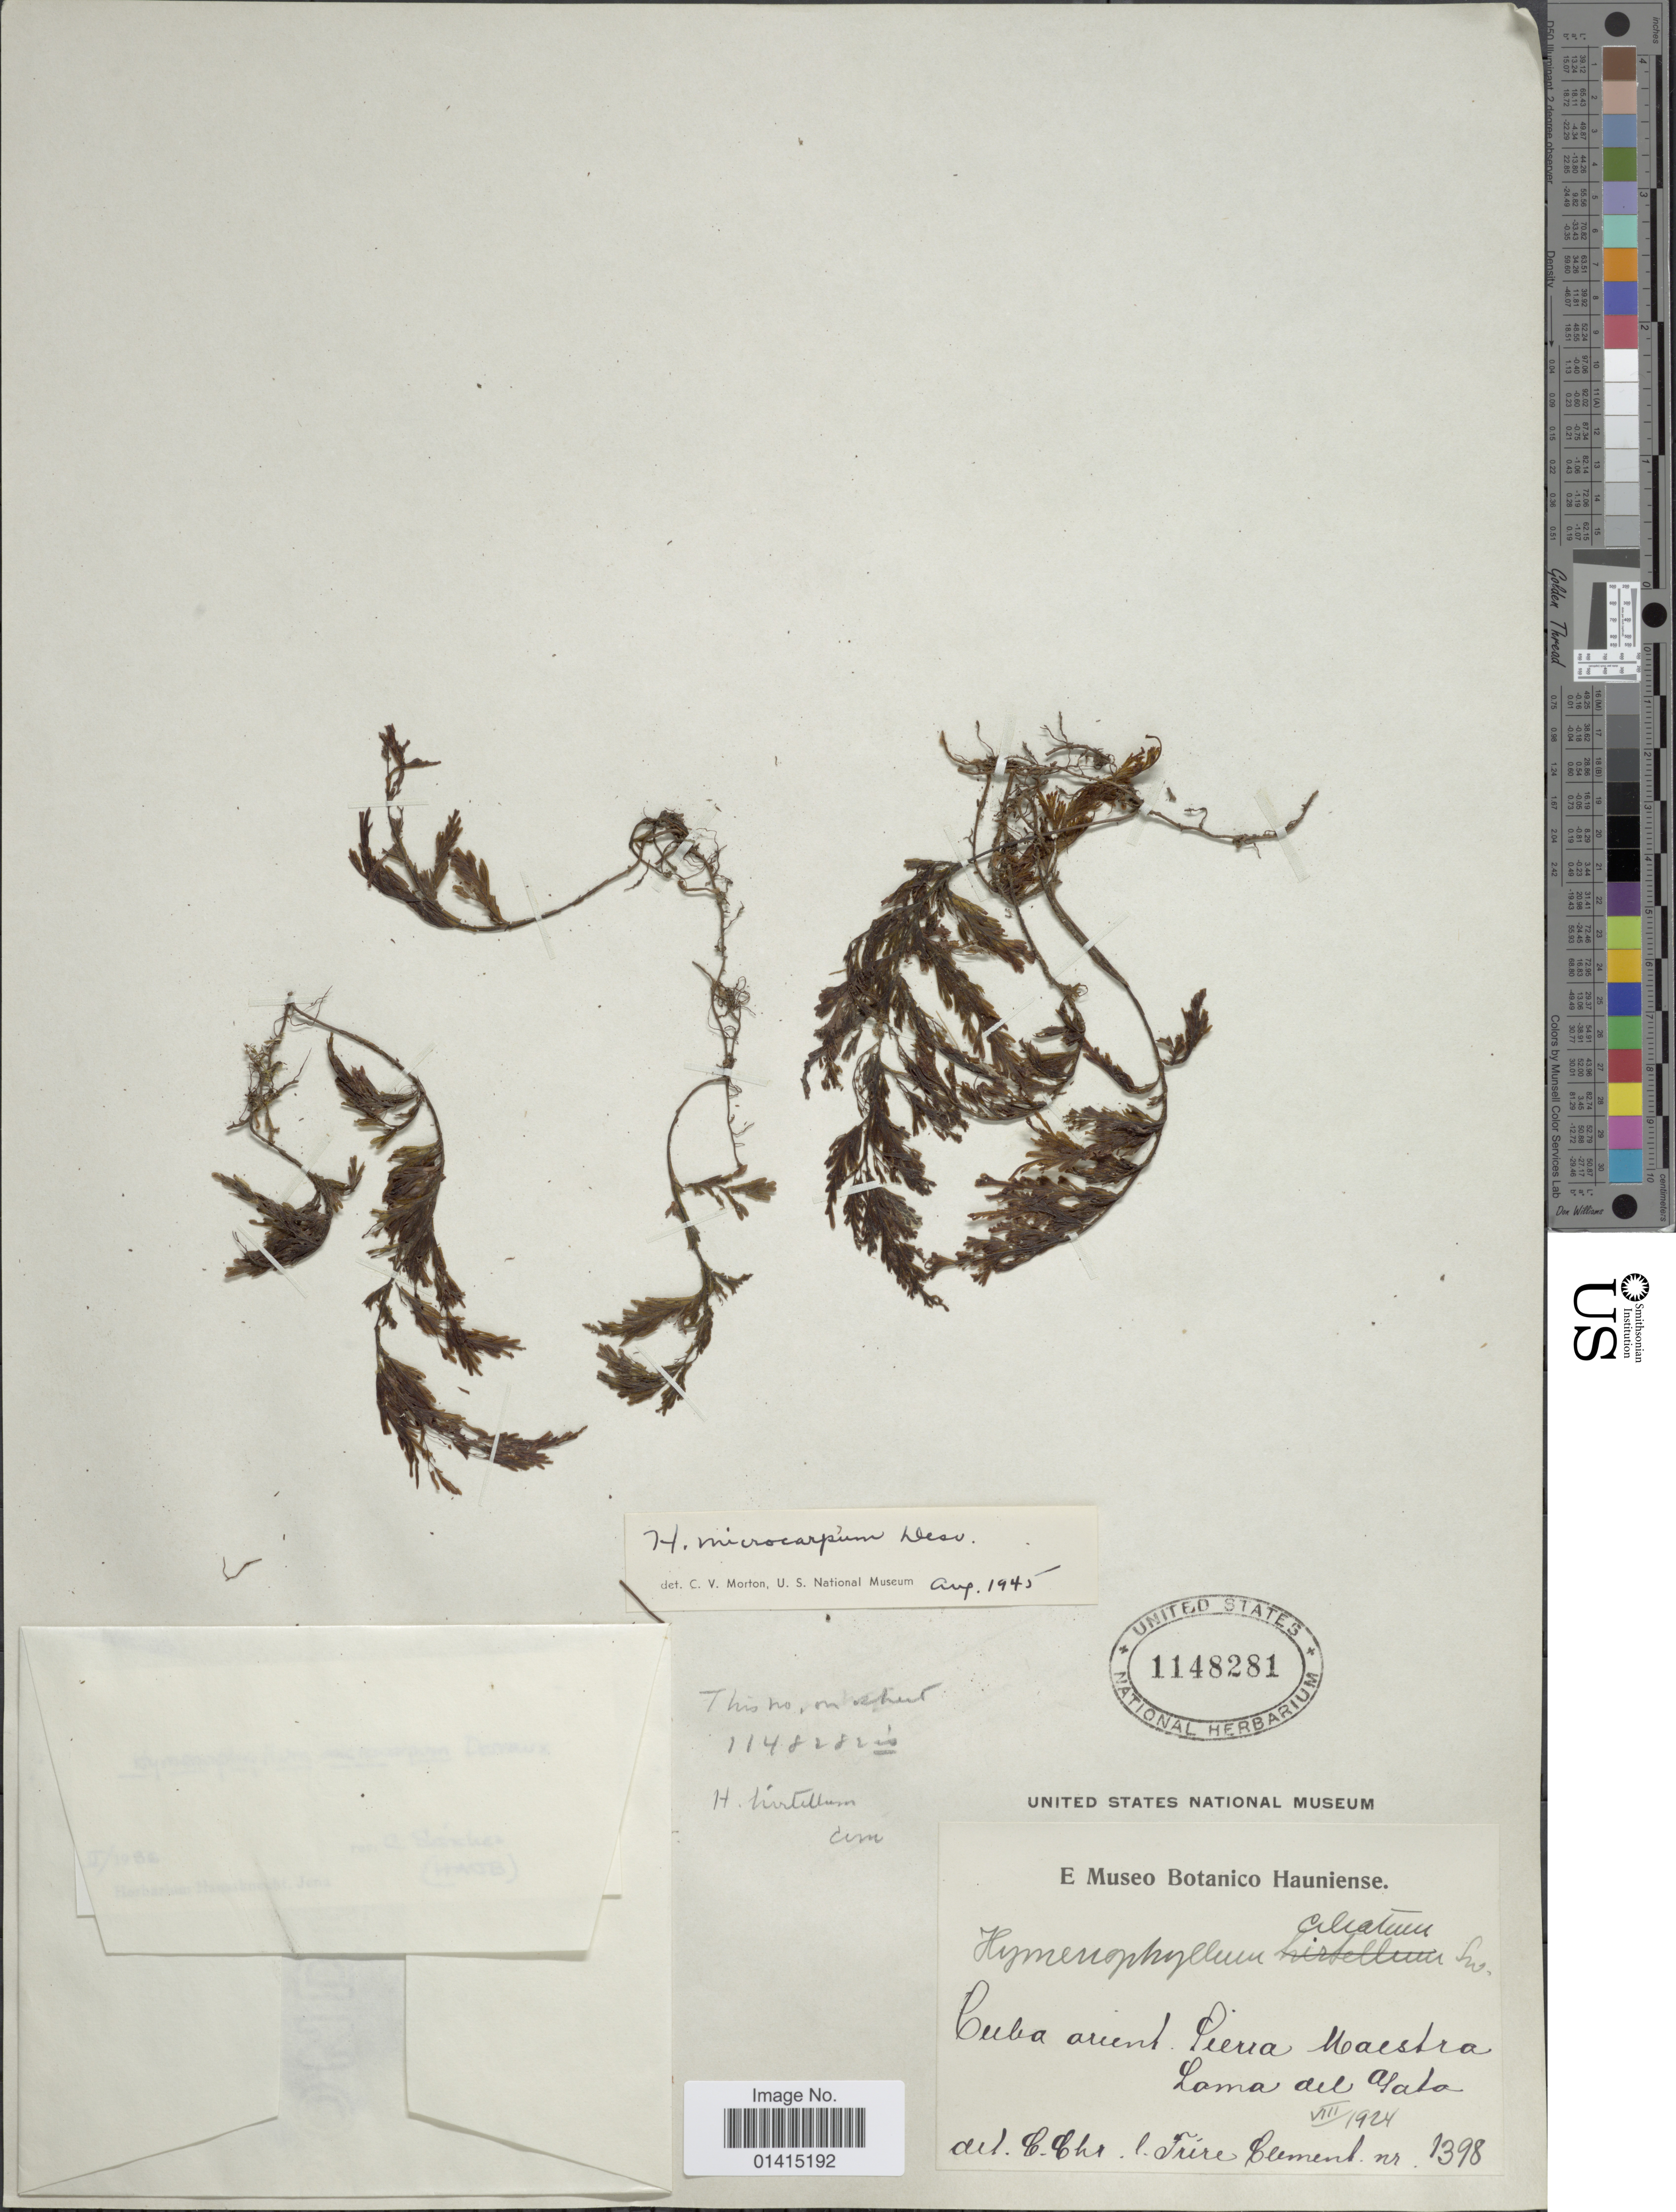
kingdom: Plantae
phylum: Tracheophyta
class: Polypodiopsida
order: Hymenophyllales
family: Hymenophyllaceae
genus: Hymenophyllum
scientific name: Hymenophyllum microcarpum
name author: (Desv.) Lellinger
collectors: C. Clement & B. Clement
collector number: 1398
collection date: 1924-08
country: Cuba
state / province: Oriente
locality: Cuba Orient. Sierra Maestra Loma del Gato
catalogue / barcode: US 1148281